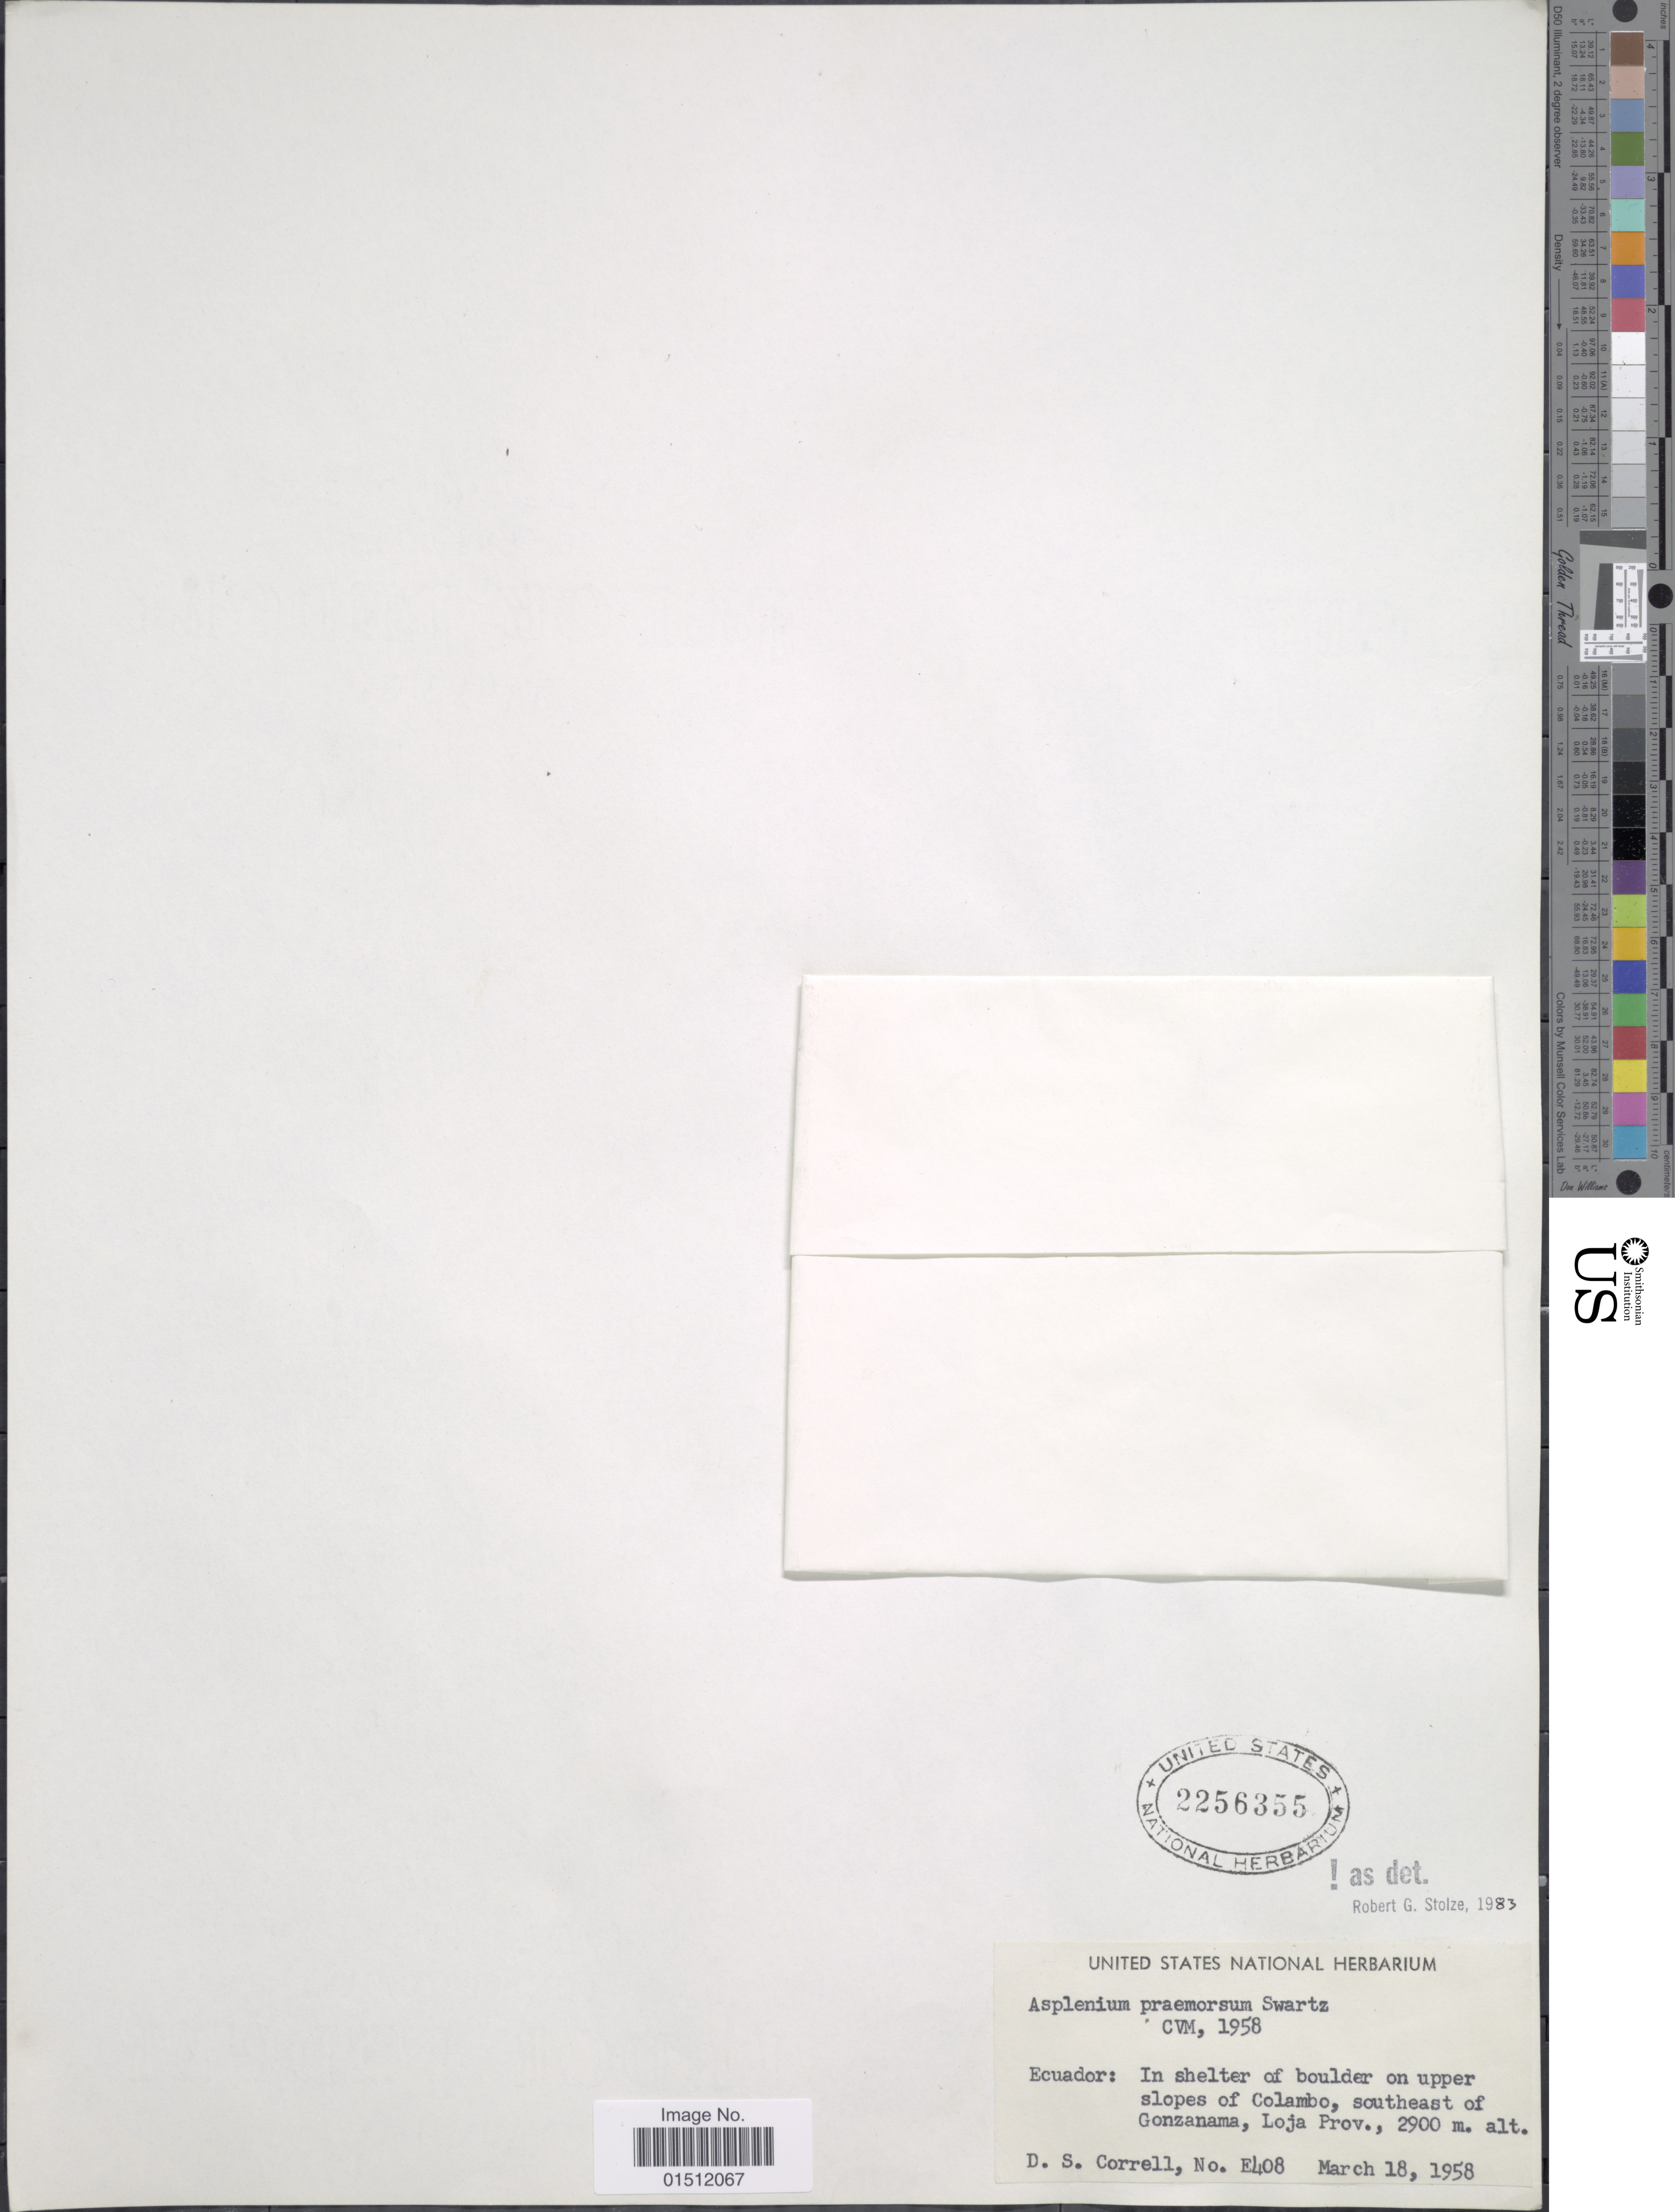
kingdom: Plantae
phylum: Tracheophyta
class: Polypodiopsida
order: Polypodiales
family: Aspleniaceae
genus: Asplenium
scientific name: Asplenium praemorsum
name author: Sw.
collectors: D. S. Correll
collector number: E408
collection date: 1958-03-18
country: Ecuador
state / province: Loja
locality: Ecuador: In shelter of boulder on upper slopes of Colambo, southeast of Gonzanama, Loja Prov.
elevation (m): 2900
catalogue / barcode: US 2256355